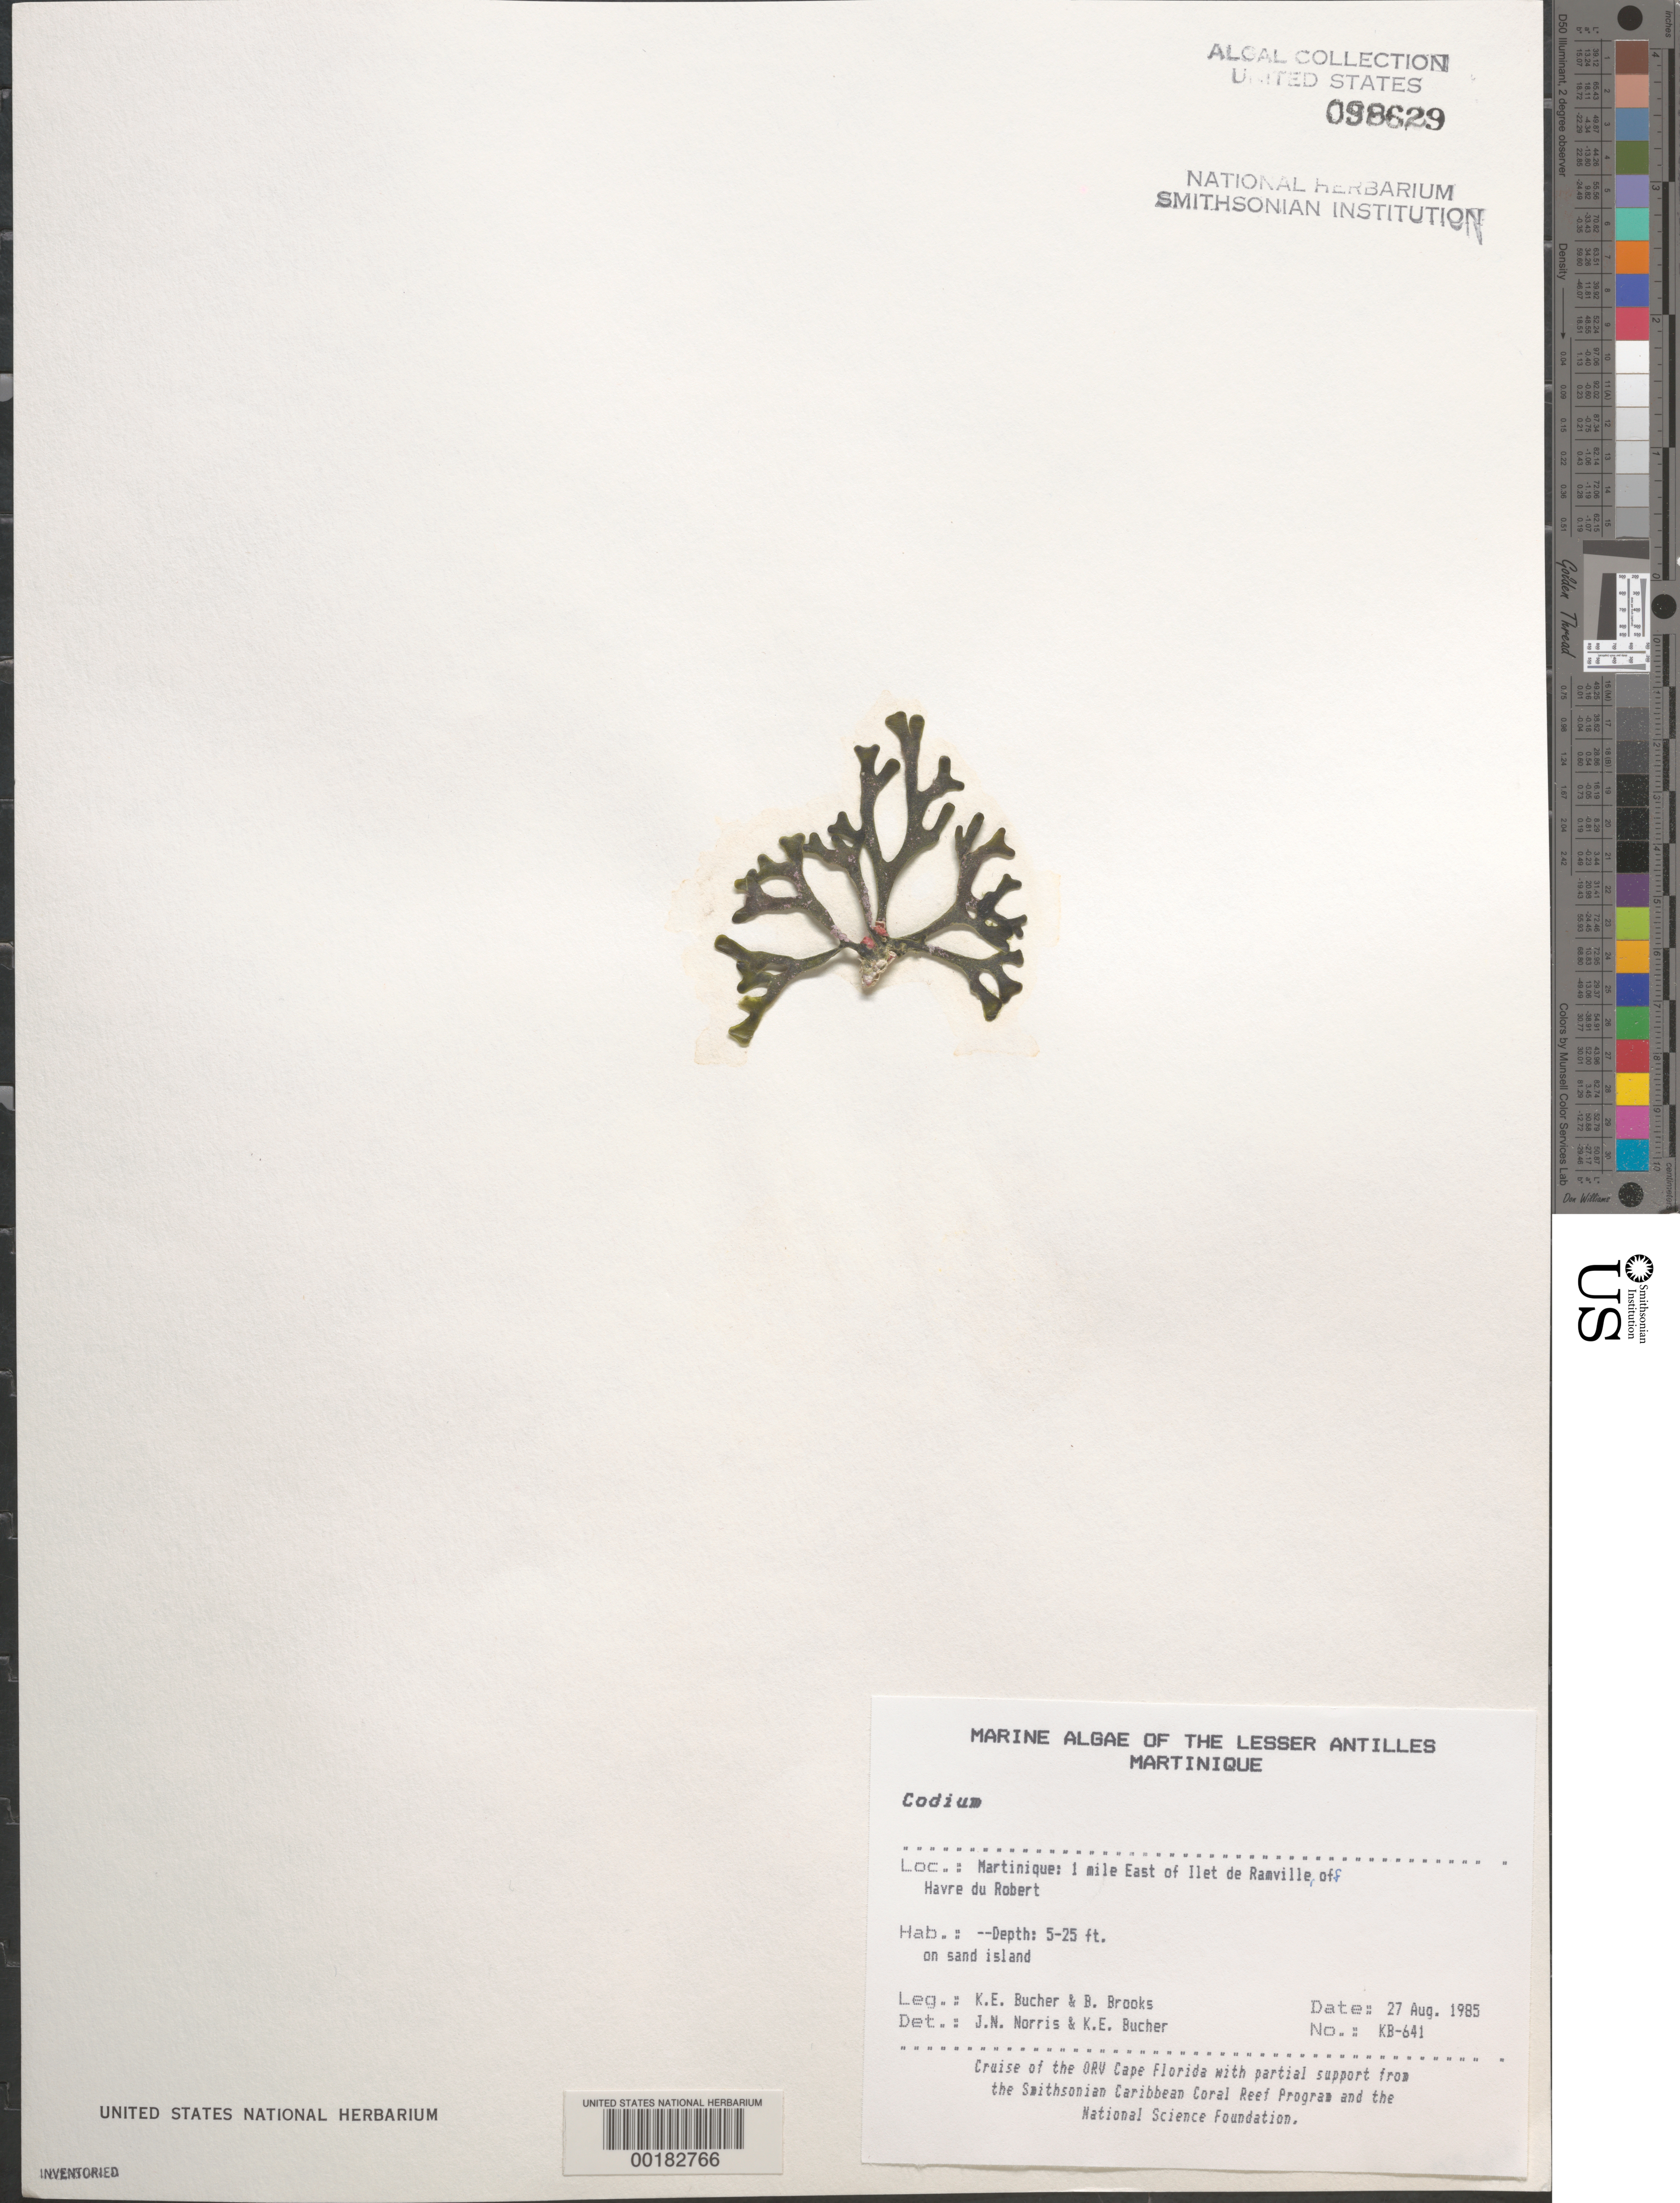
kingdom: Plantae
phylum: Chlorophyta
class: Ulvophyceae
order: Bryopsidales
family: Codiaceae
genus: Codium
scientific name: Codium sp.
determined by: Norris, J. N.; Bucher, K. E.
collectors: K. E. Bucher & B. Brooks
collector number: Kb-641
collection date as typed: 27 Aug 1985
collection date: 1985-08-27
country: Martinique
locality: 1 mile east of Ilet de Ramville, off Havre du Robert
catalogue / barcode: US 98629